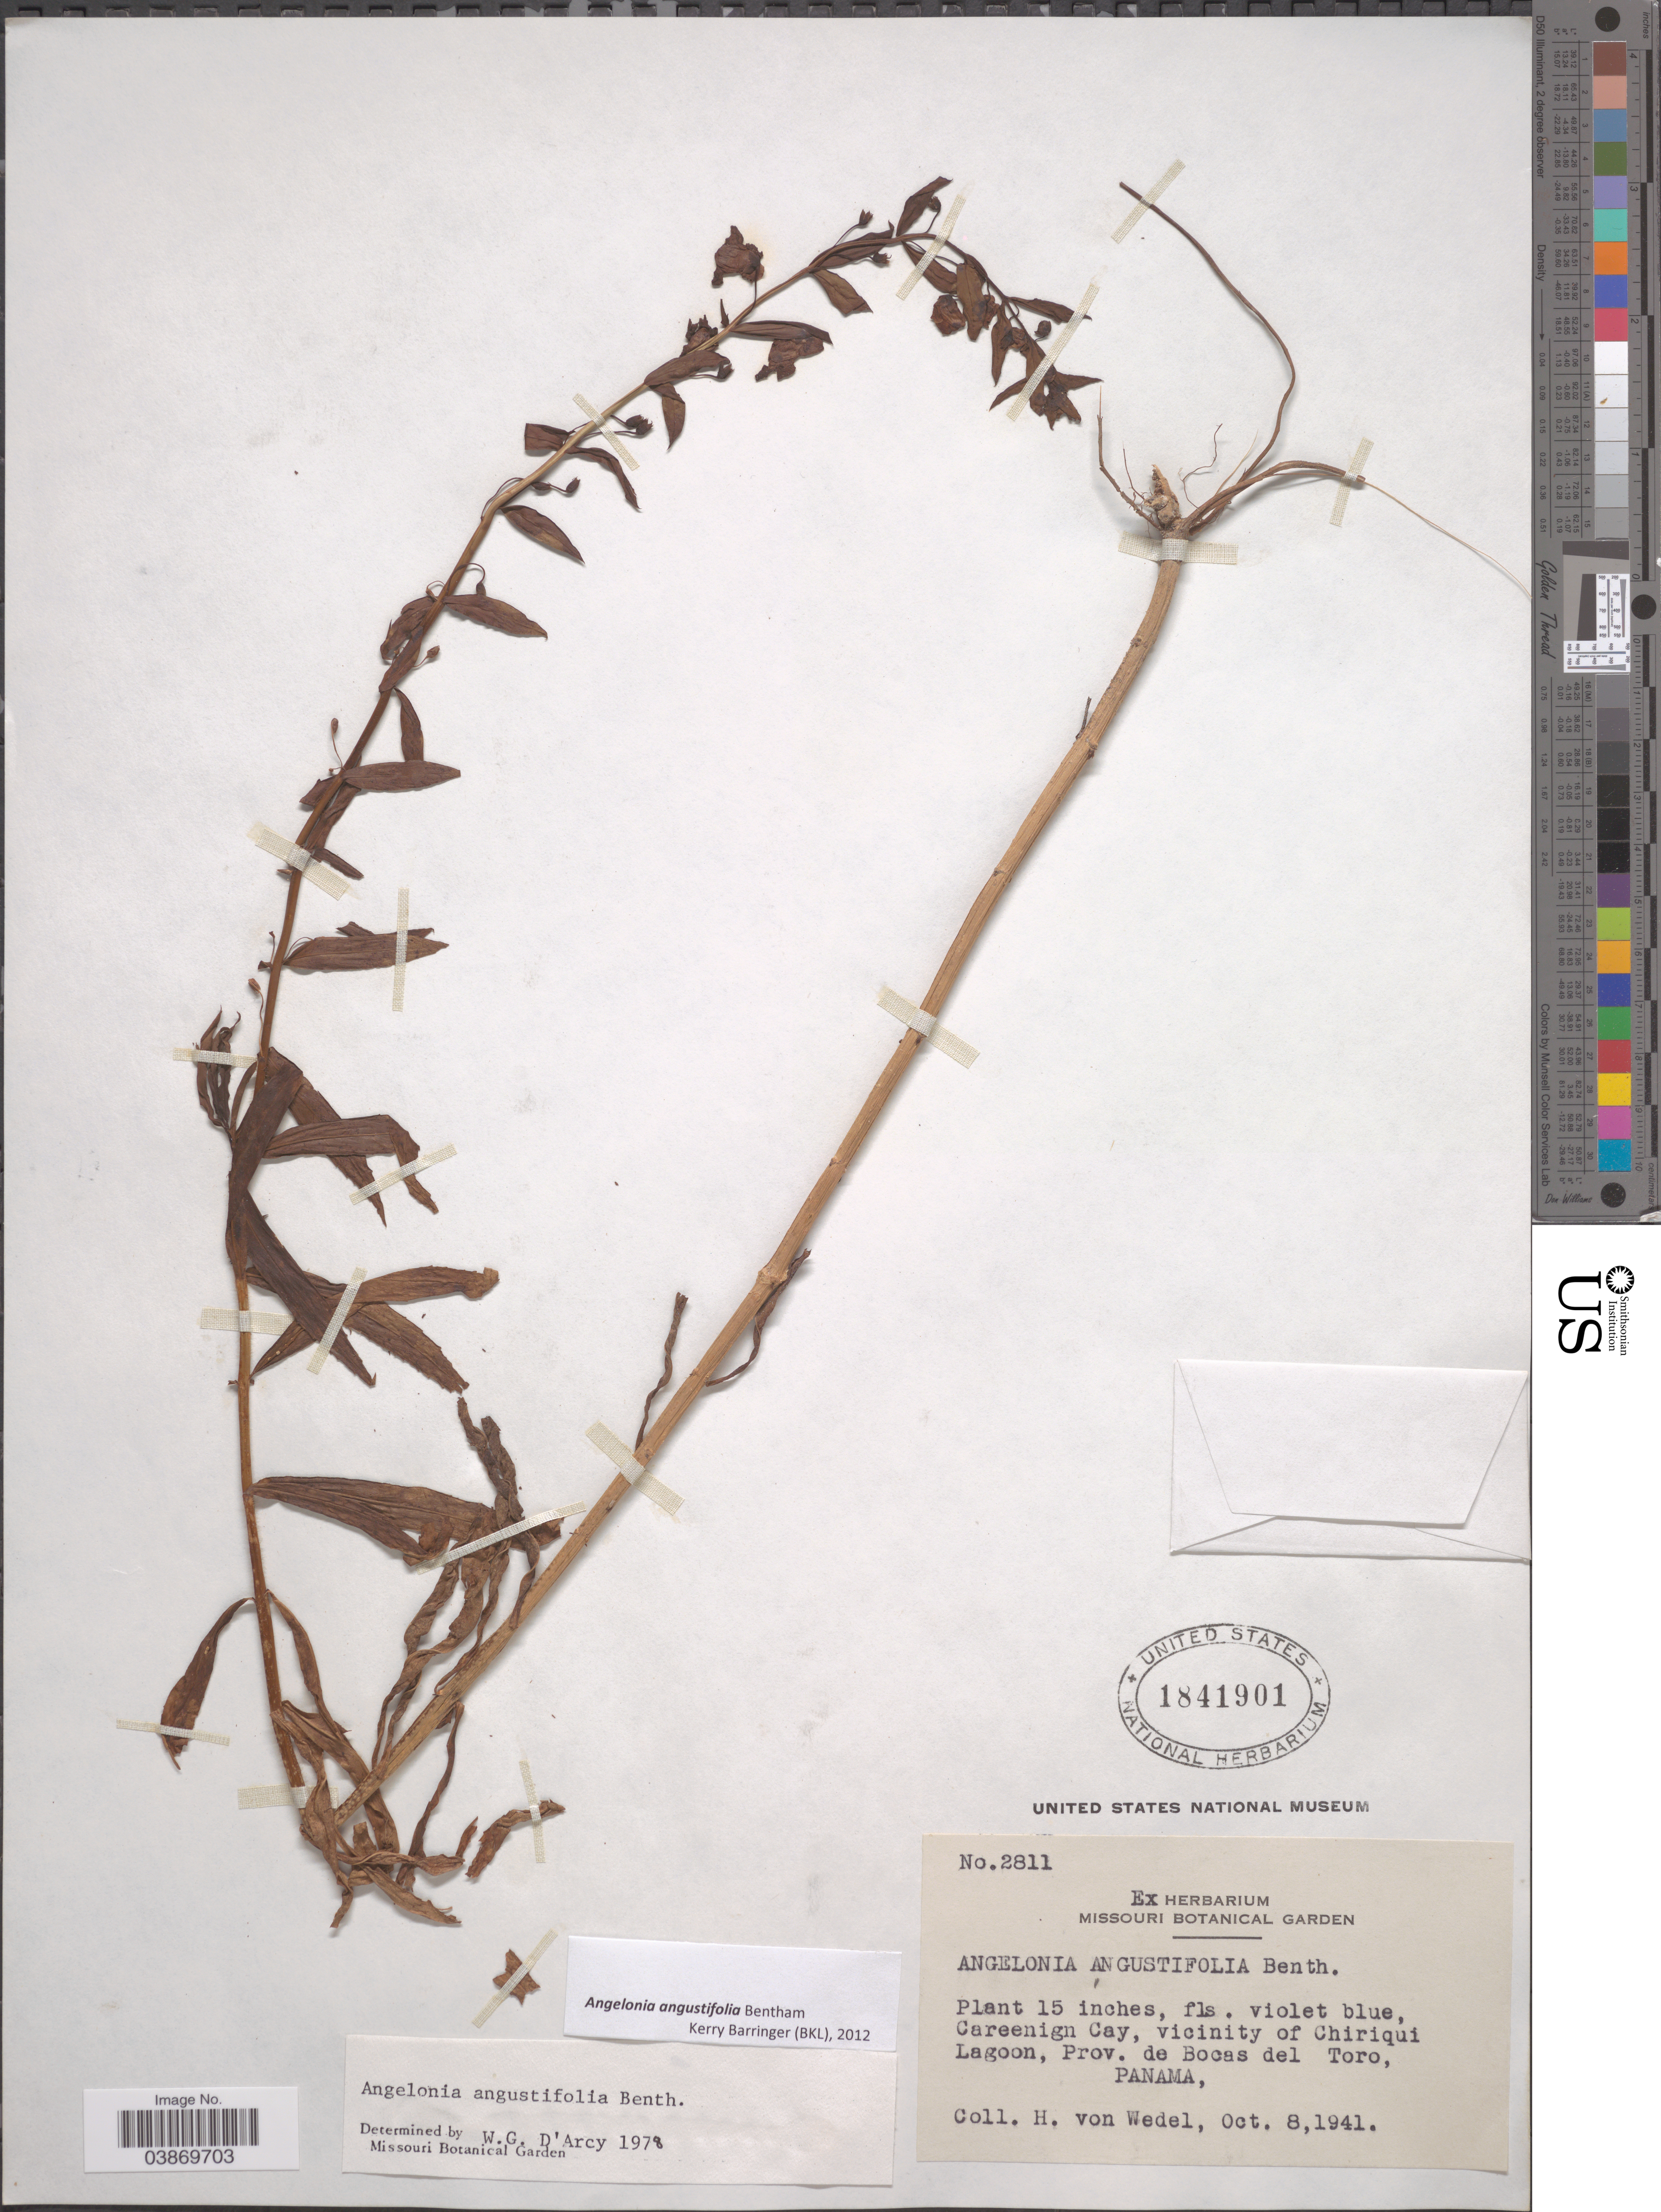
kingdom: Plantae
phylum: Tracheophyta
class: Magnoliopsida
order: Lamiales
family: Plantaginaceae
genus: Angelonia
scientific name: Angelonia angustifolia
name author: Benth.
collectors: H. von Wedel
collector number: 2811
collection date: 1941-10-08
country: Panama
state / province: Bocas del Toro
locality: Careenign Cay, vicinity of Chiriqui Lagoon.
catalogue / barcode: US 1841901